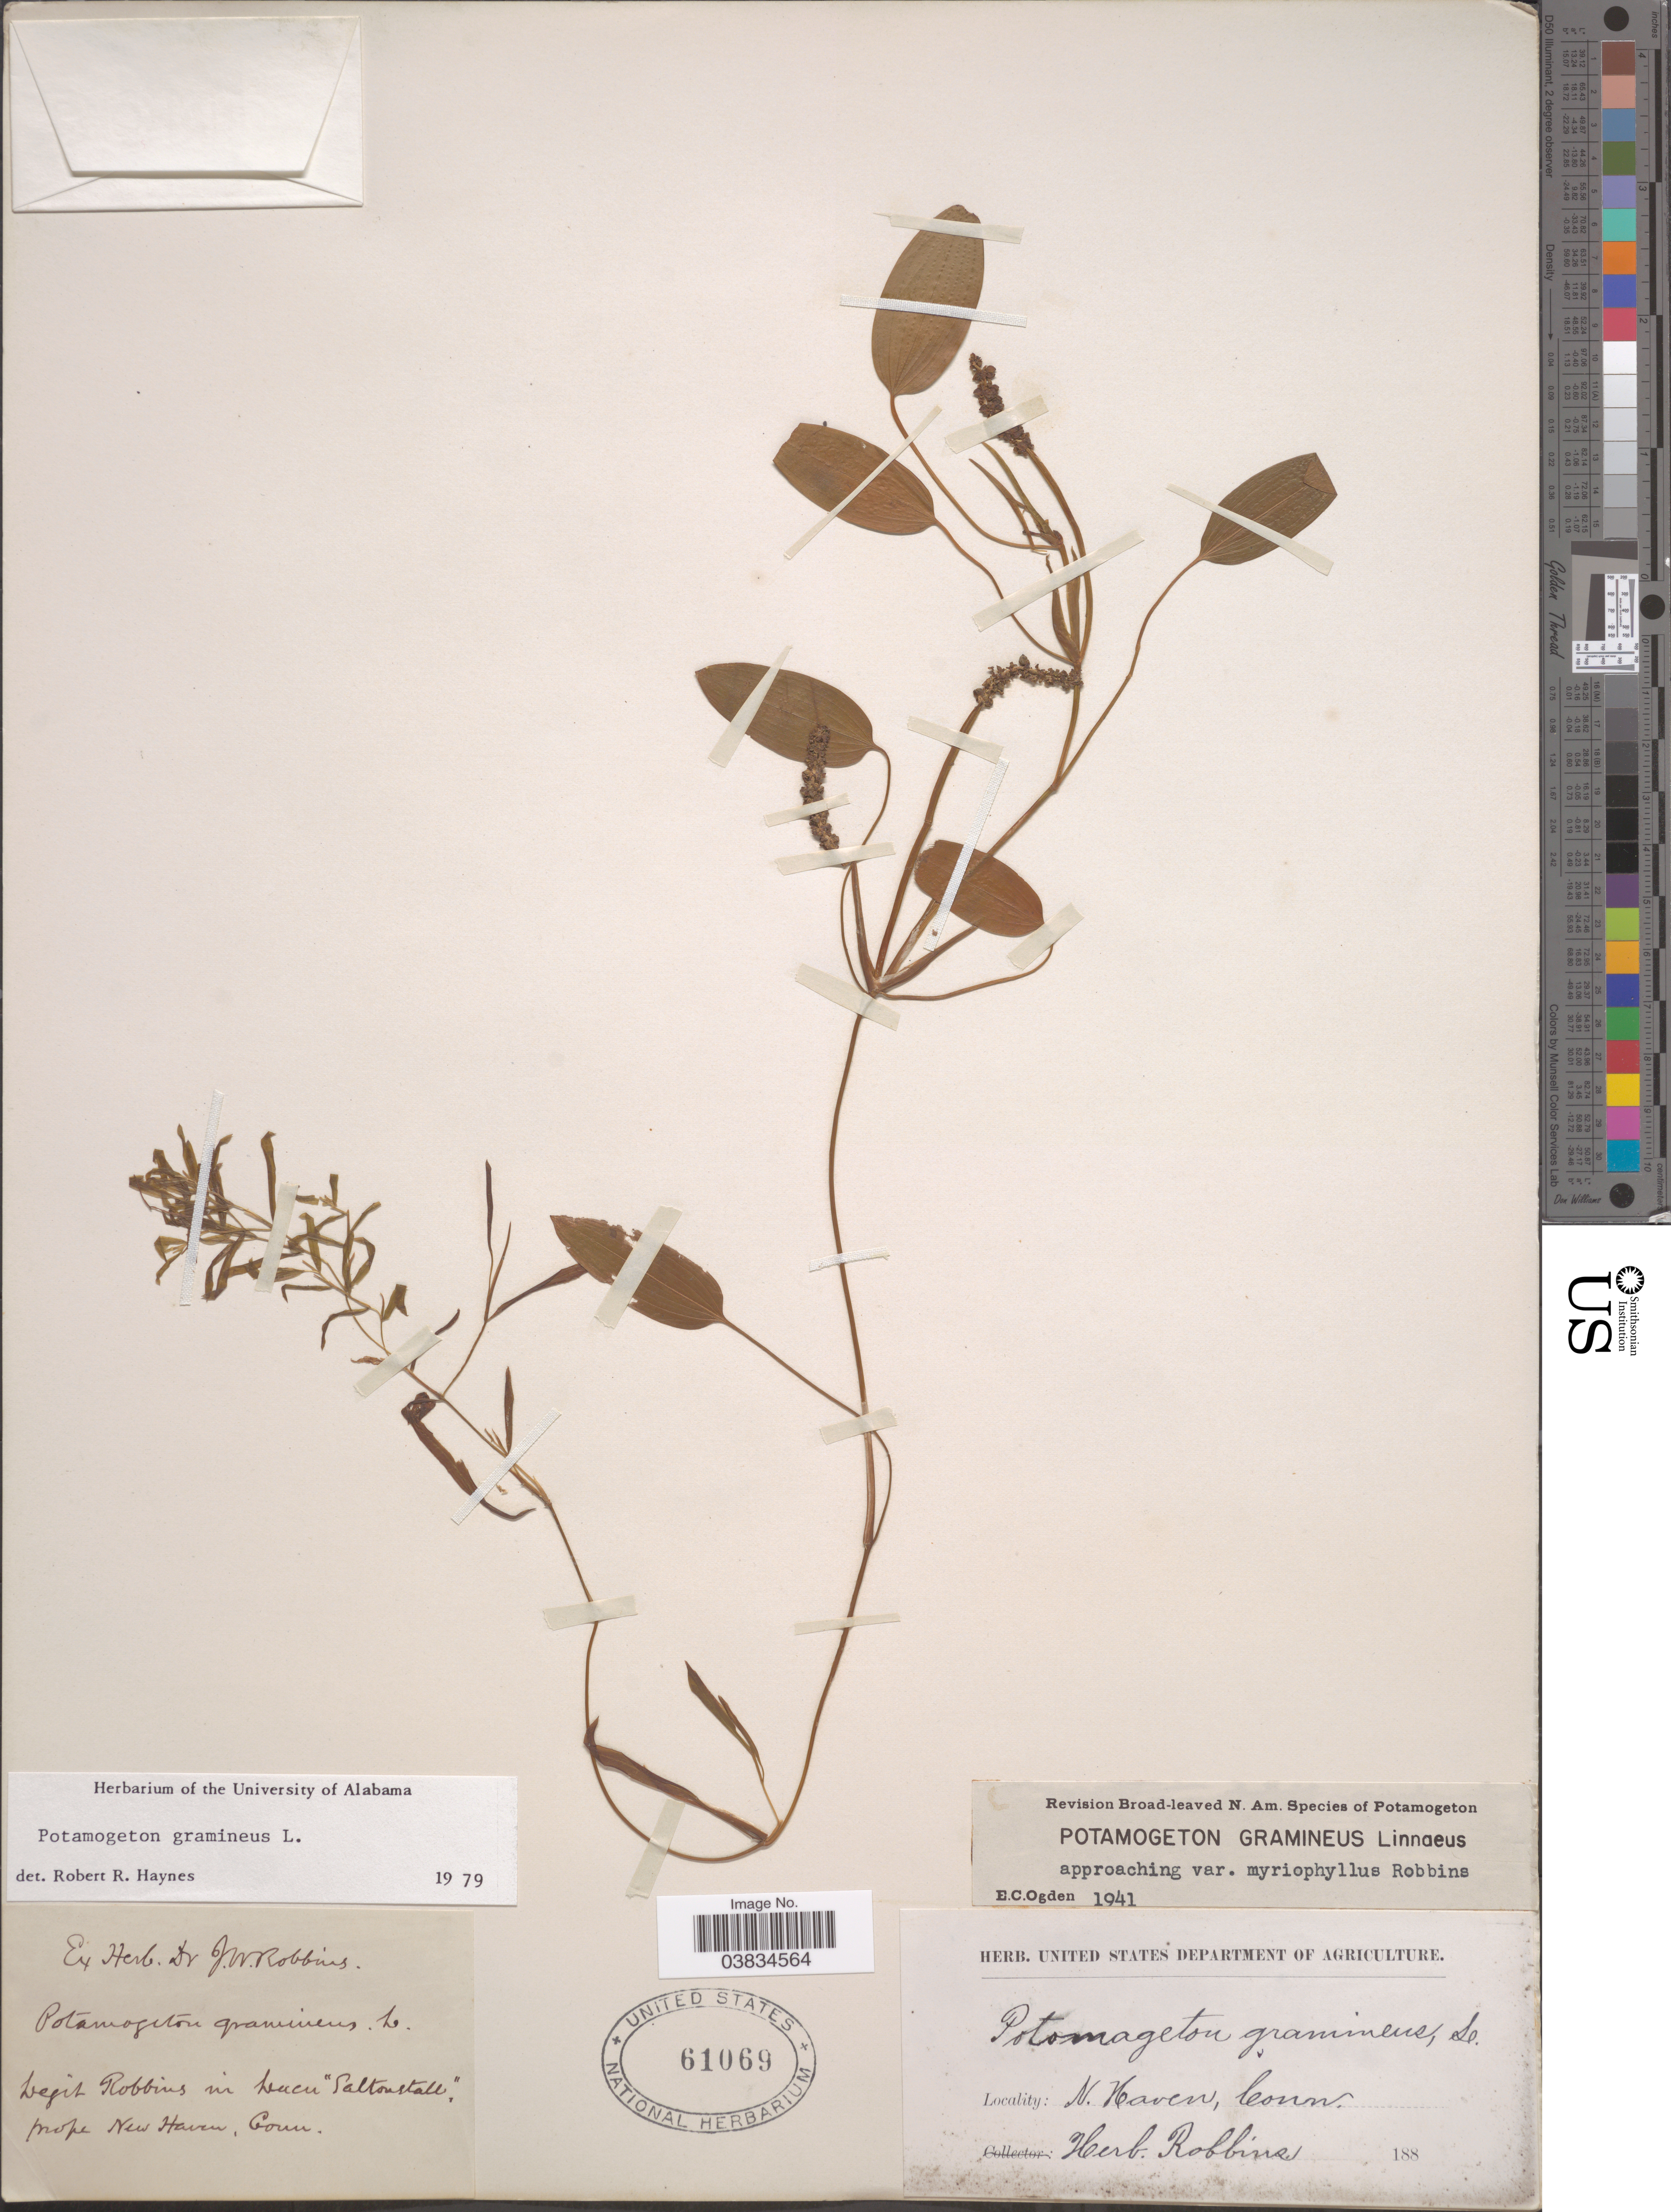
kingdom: Plantae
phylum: Tracheophyta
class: Liliopsida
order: Alismatales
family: Potamogetonaceae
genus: Potamogeton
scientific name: Potamogeton gramineus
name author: L.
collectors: J. W. Robbins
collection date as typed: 188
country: United States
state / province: Connecticut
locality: In Lacu "Saltonstall" prope New Haven.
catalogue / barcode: US 61069